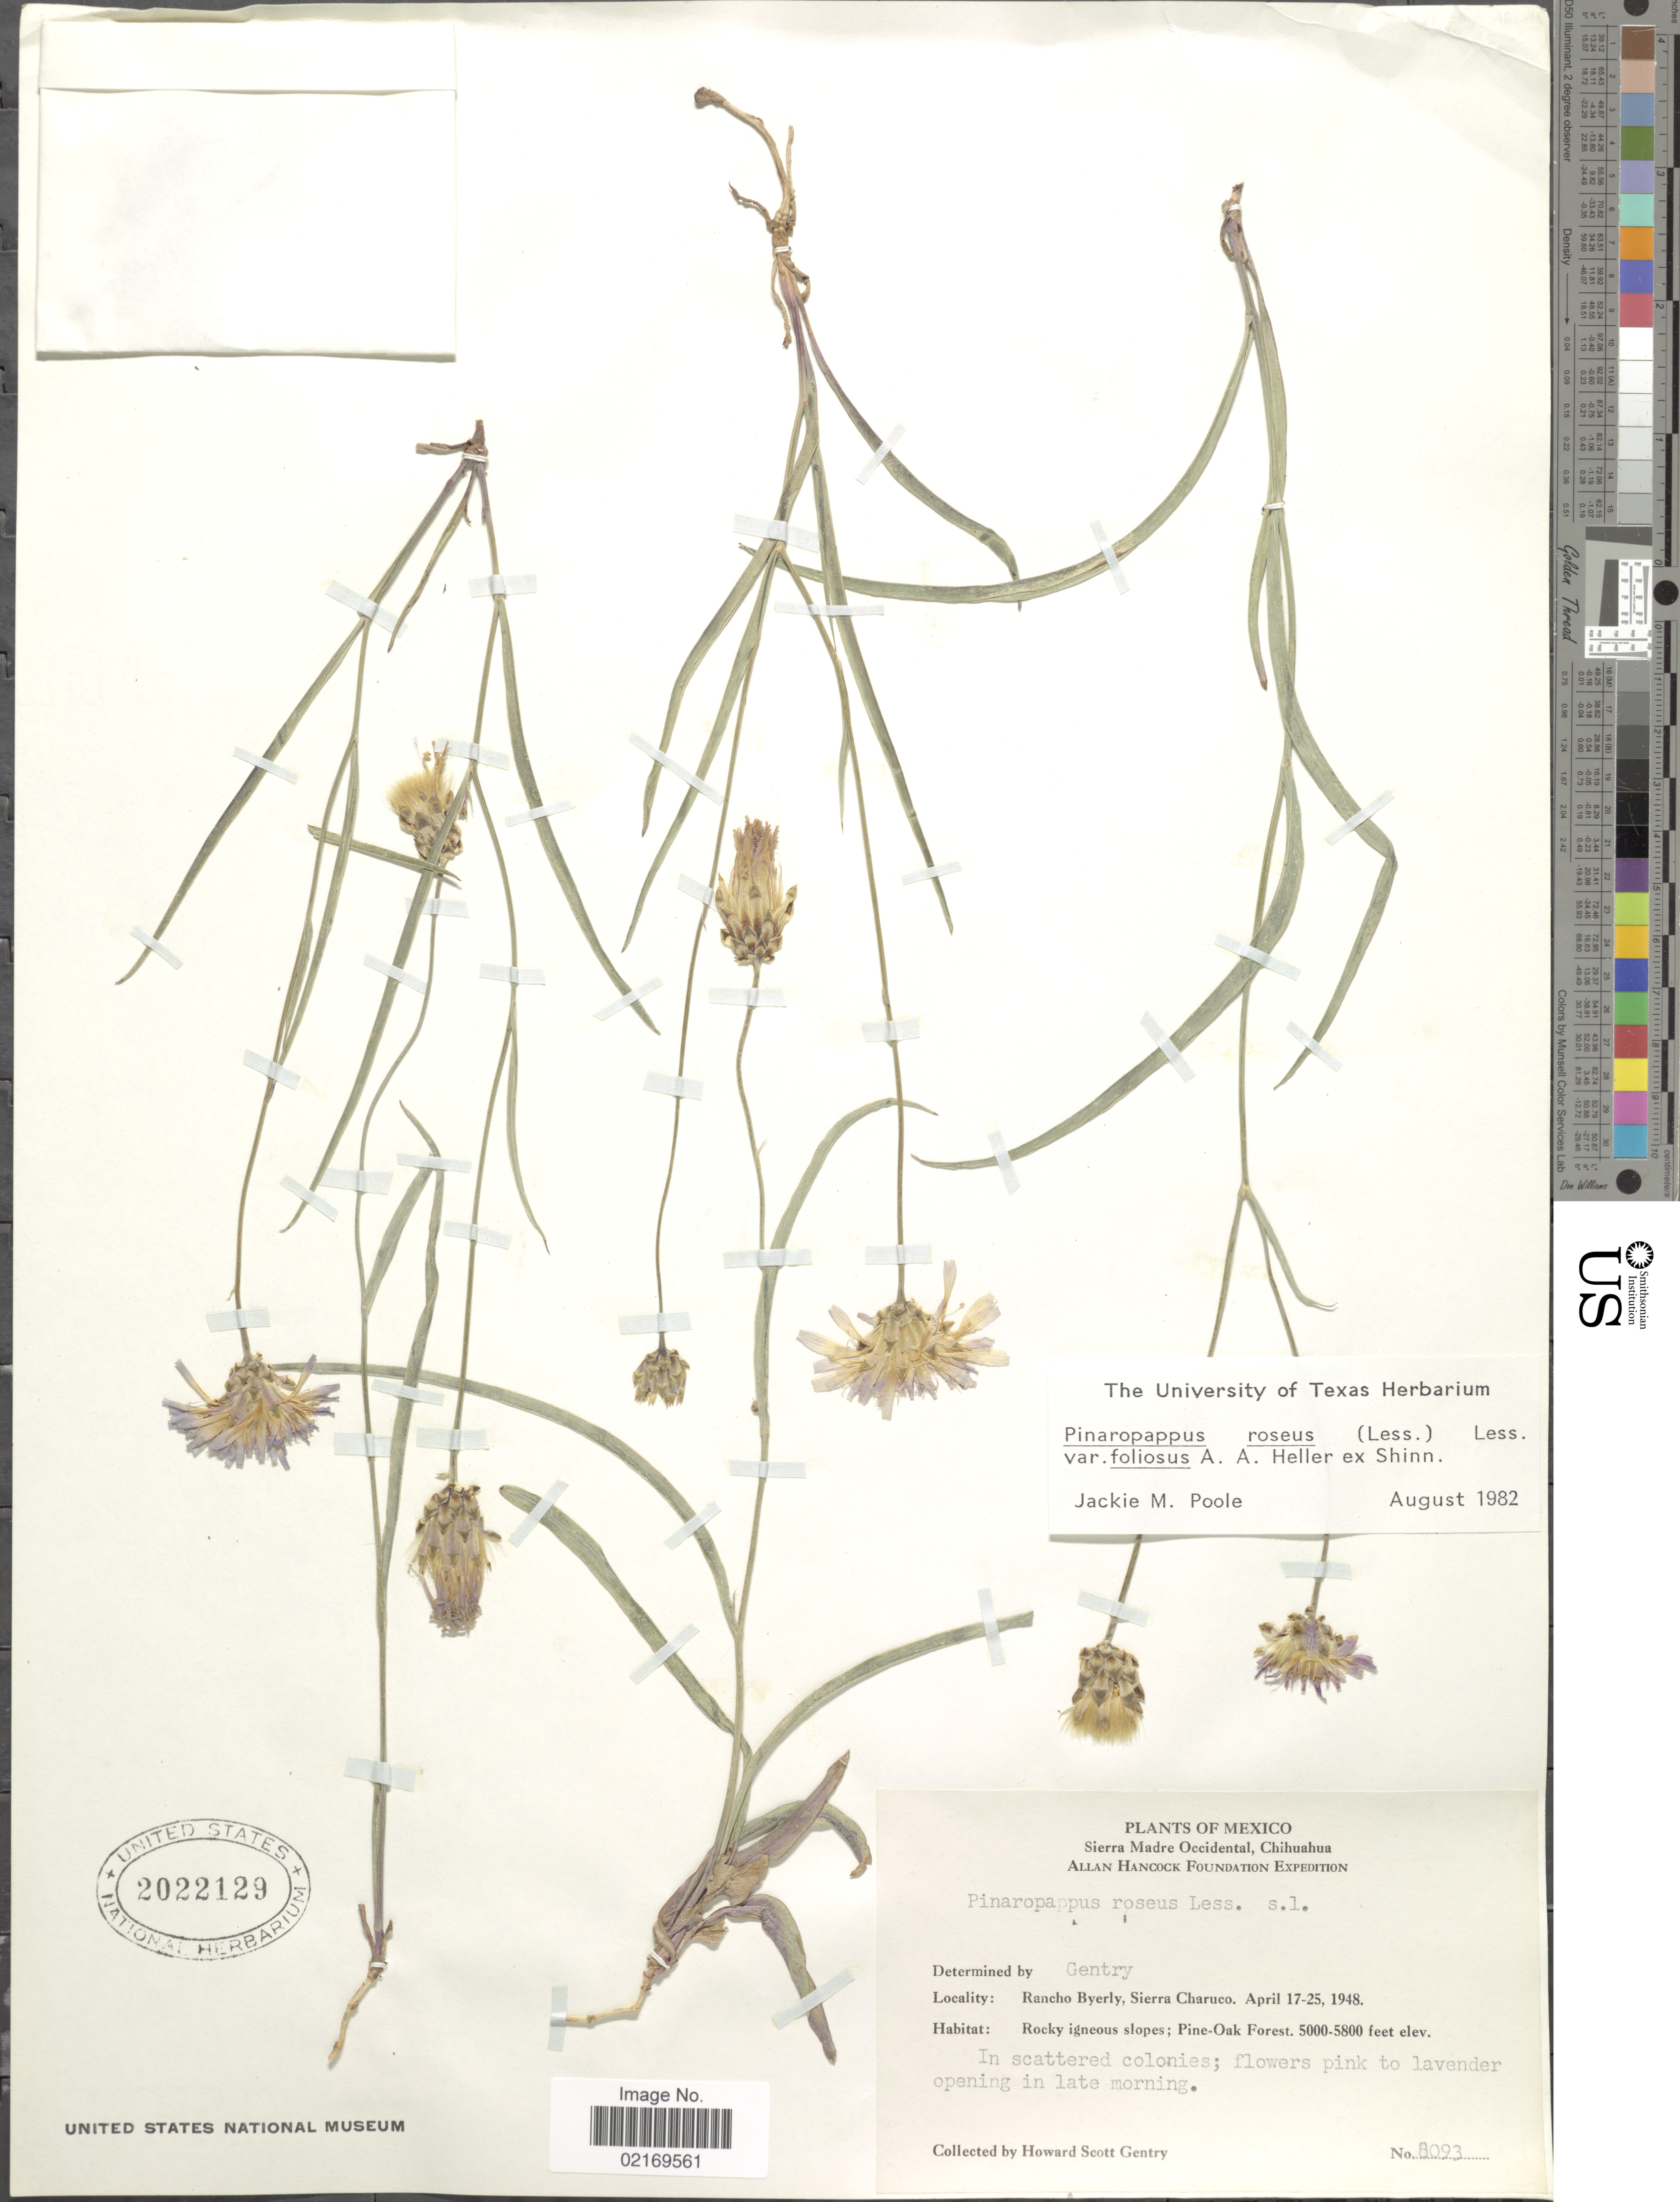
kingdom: Plantae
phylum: Tracheophyta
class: Magnoliopsida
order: Asterales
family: Asteraceae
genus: Pinaropappus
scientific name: Pinaropappus roseus var. foliosus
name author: Shinners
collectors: H. S. Gentry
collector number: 8093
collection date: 1948-04-17/1948-04-25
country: Mexico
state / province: Chihuahua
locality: Sierra Madre Occidental, Ranchy Byerly, Sierra Charuco.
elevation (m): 1524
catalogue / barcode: US 2022129